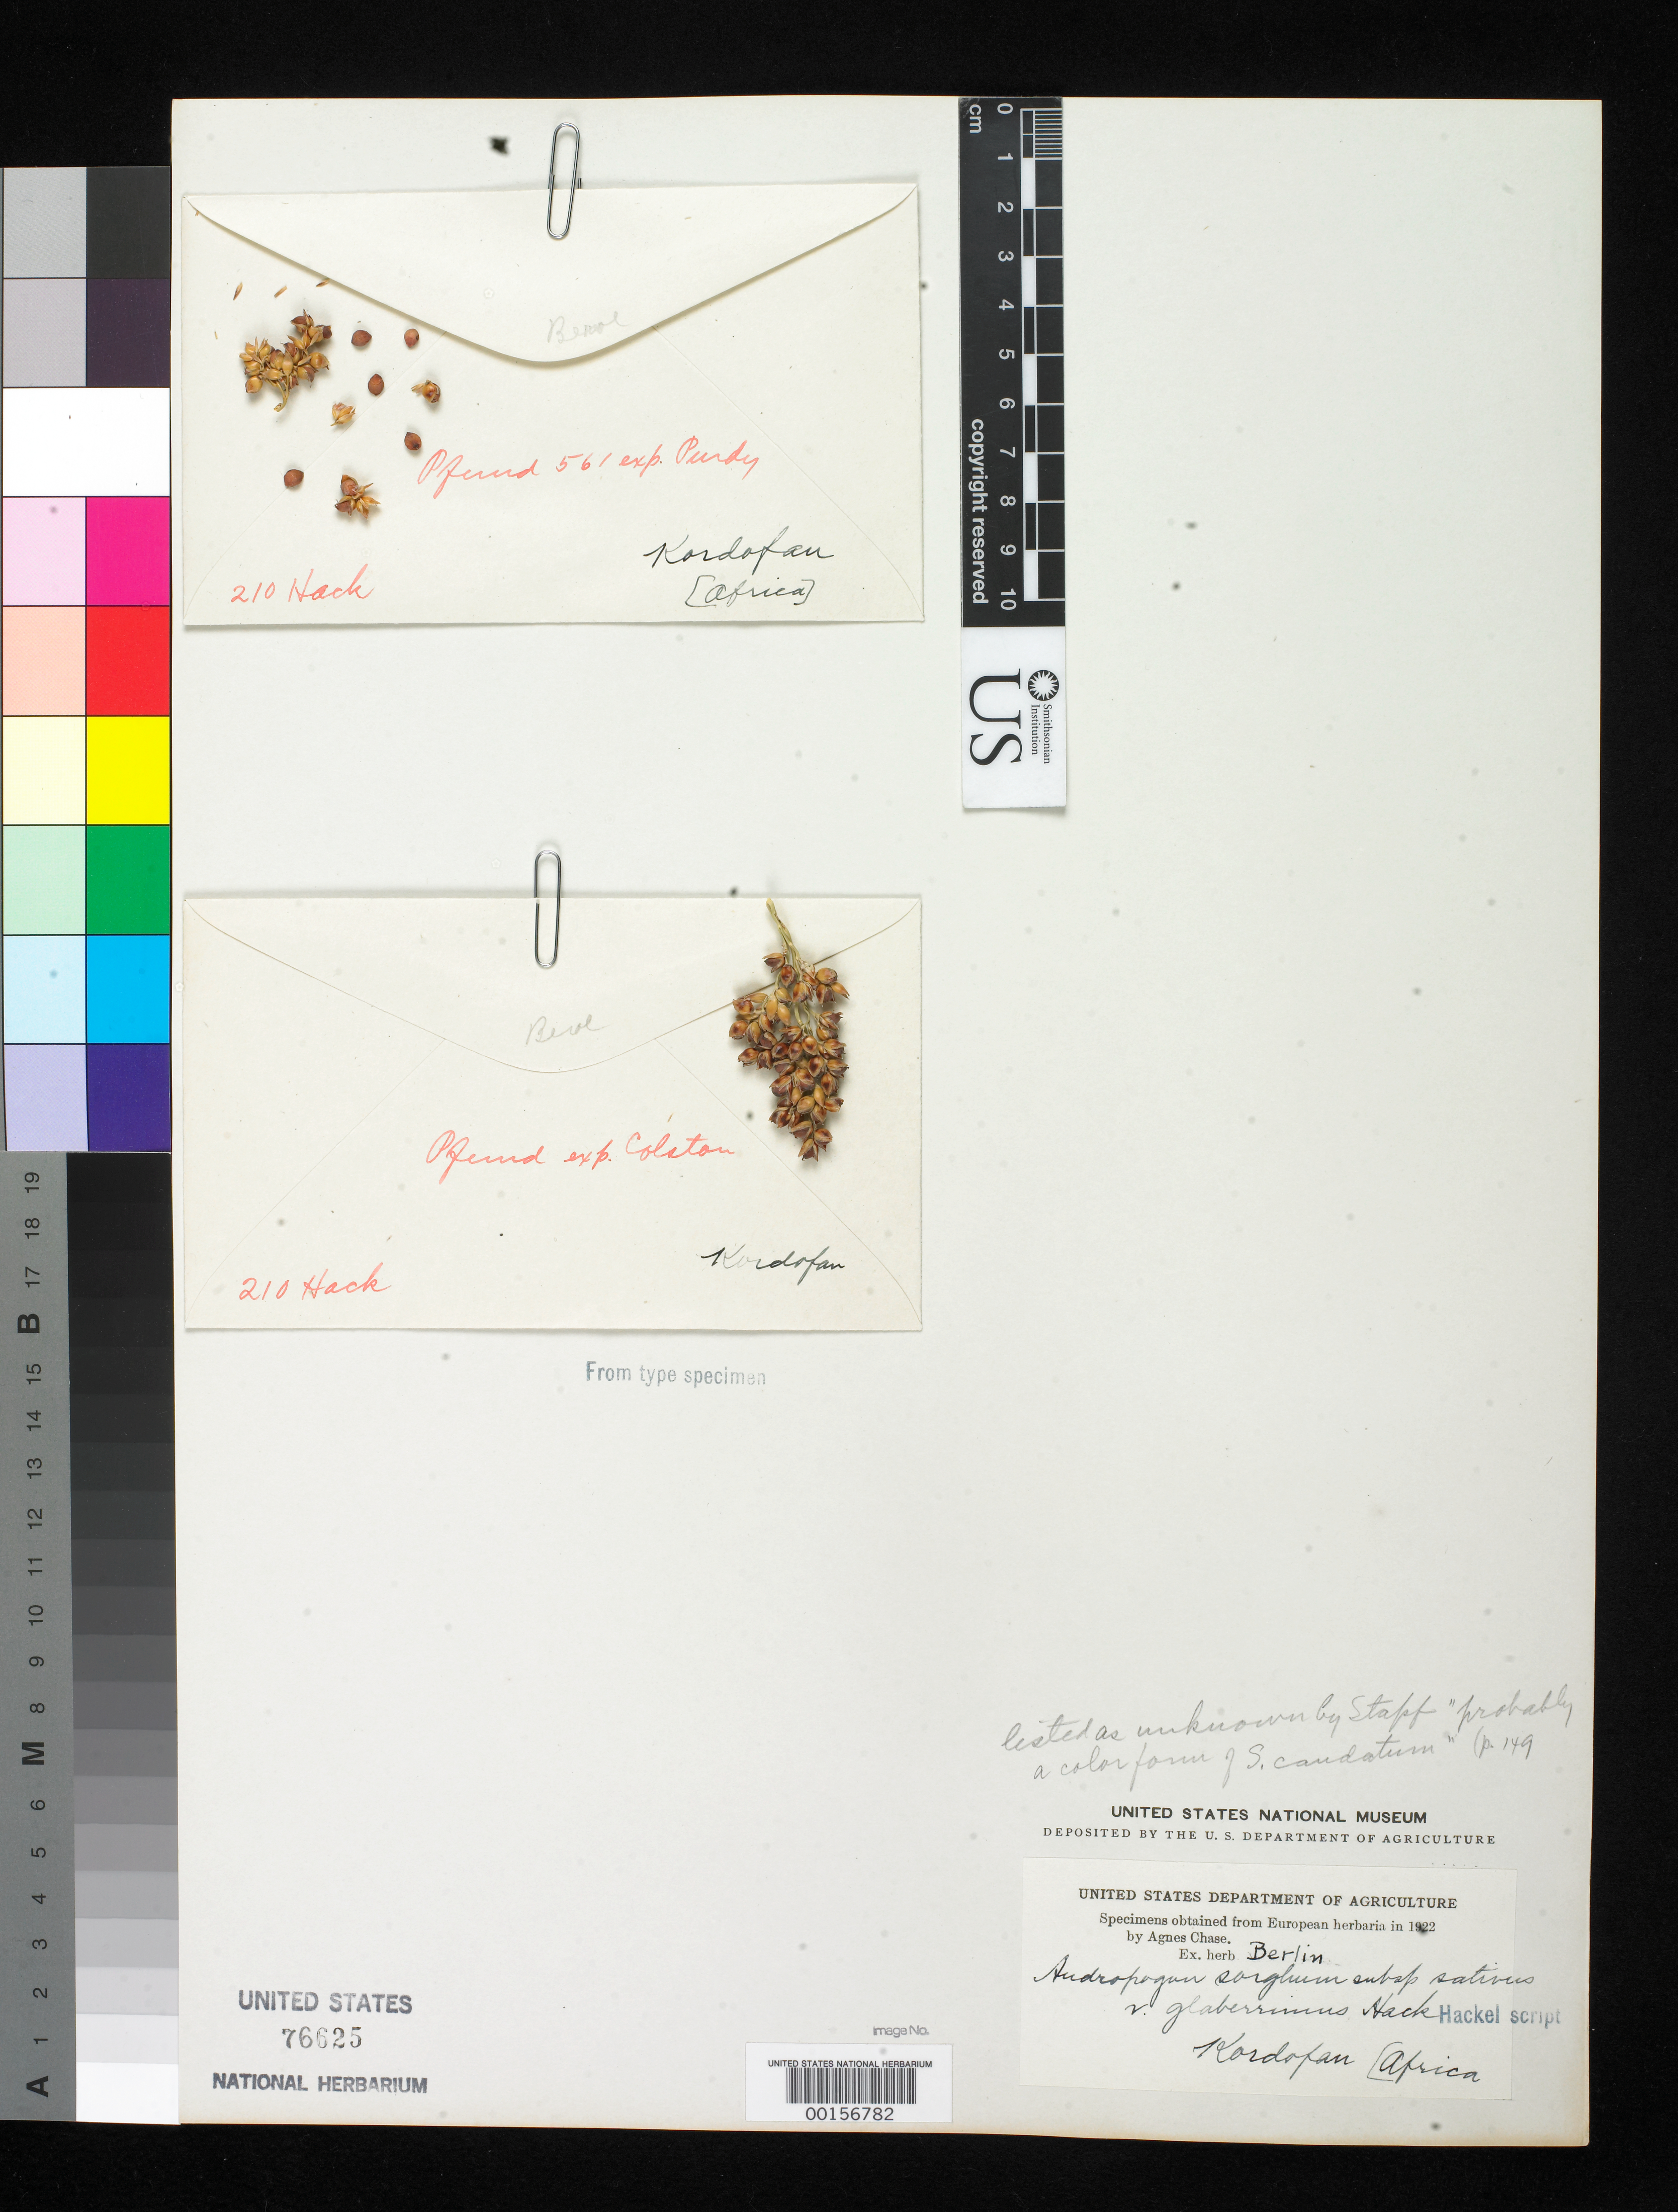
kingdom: Plantae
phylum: Tracheophyta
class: Liliopsida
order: Poales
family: Poaceae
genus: Andropogon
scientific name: Andropogon sorghum var. glaberrimus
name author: Hack.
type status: Syntype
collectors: -. Pfund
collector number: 561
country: Sudan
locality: Darfur, Kordofan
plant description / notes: Fragmentary material of type specimen ex herb. Berlin. Contains infl. fragments.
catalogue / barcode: US 76625